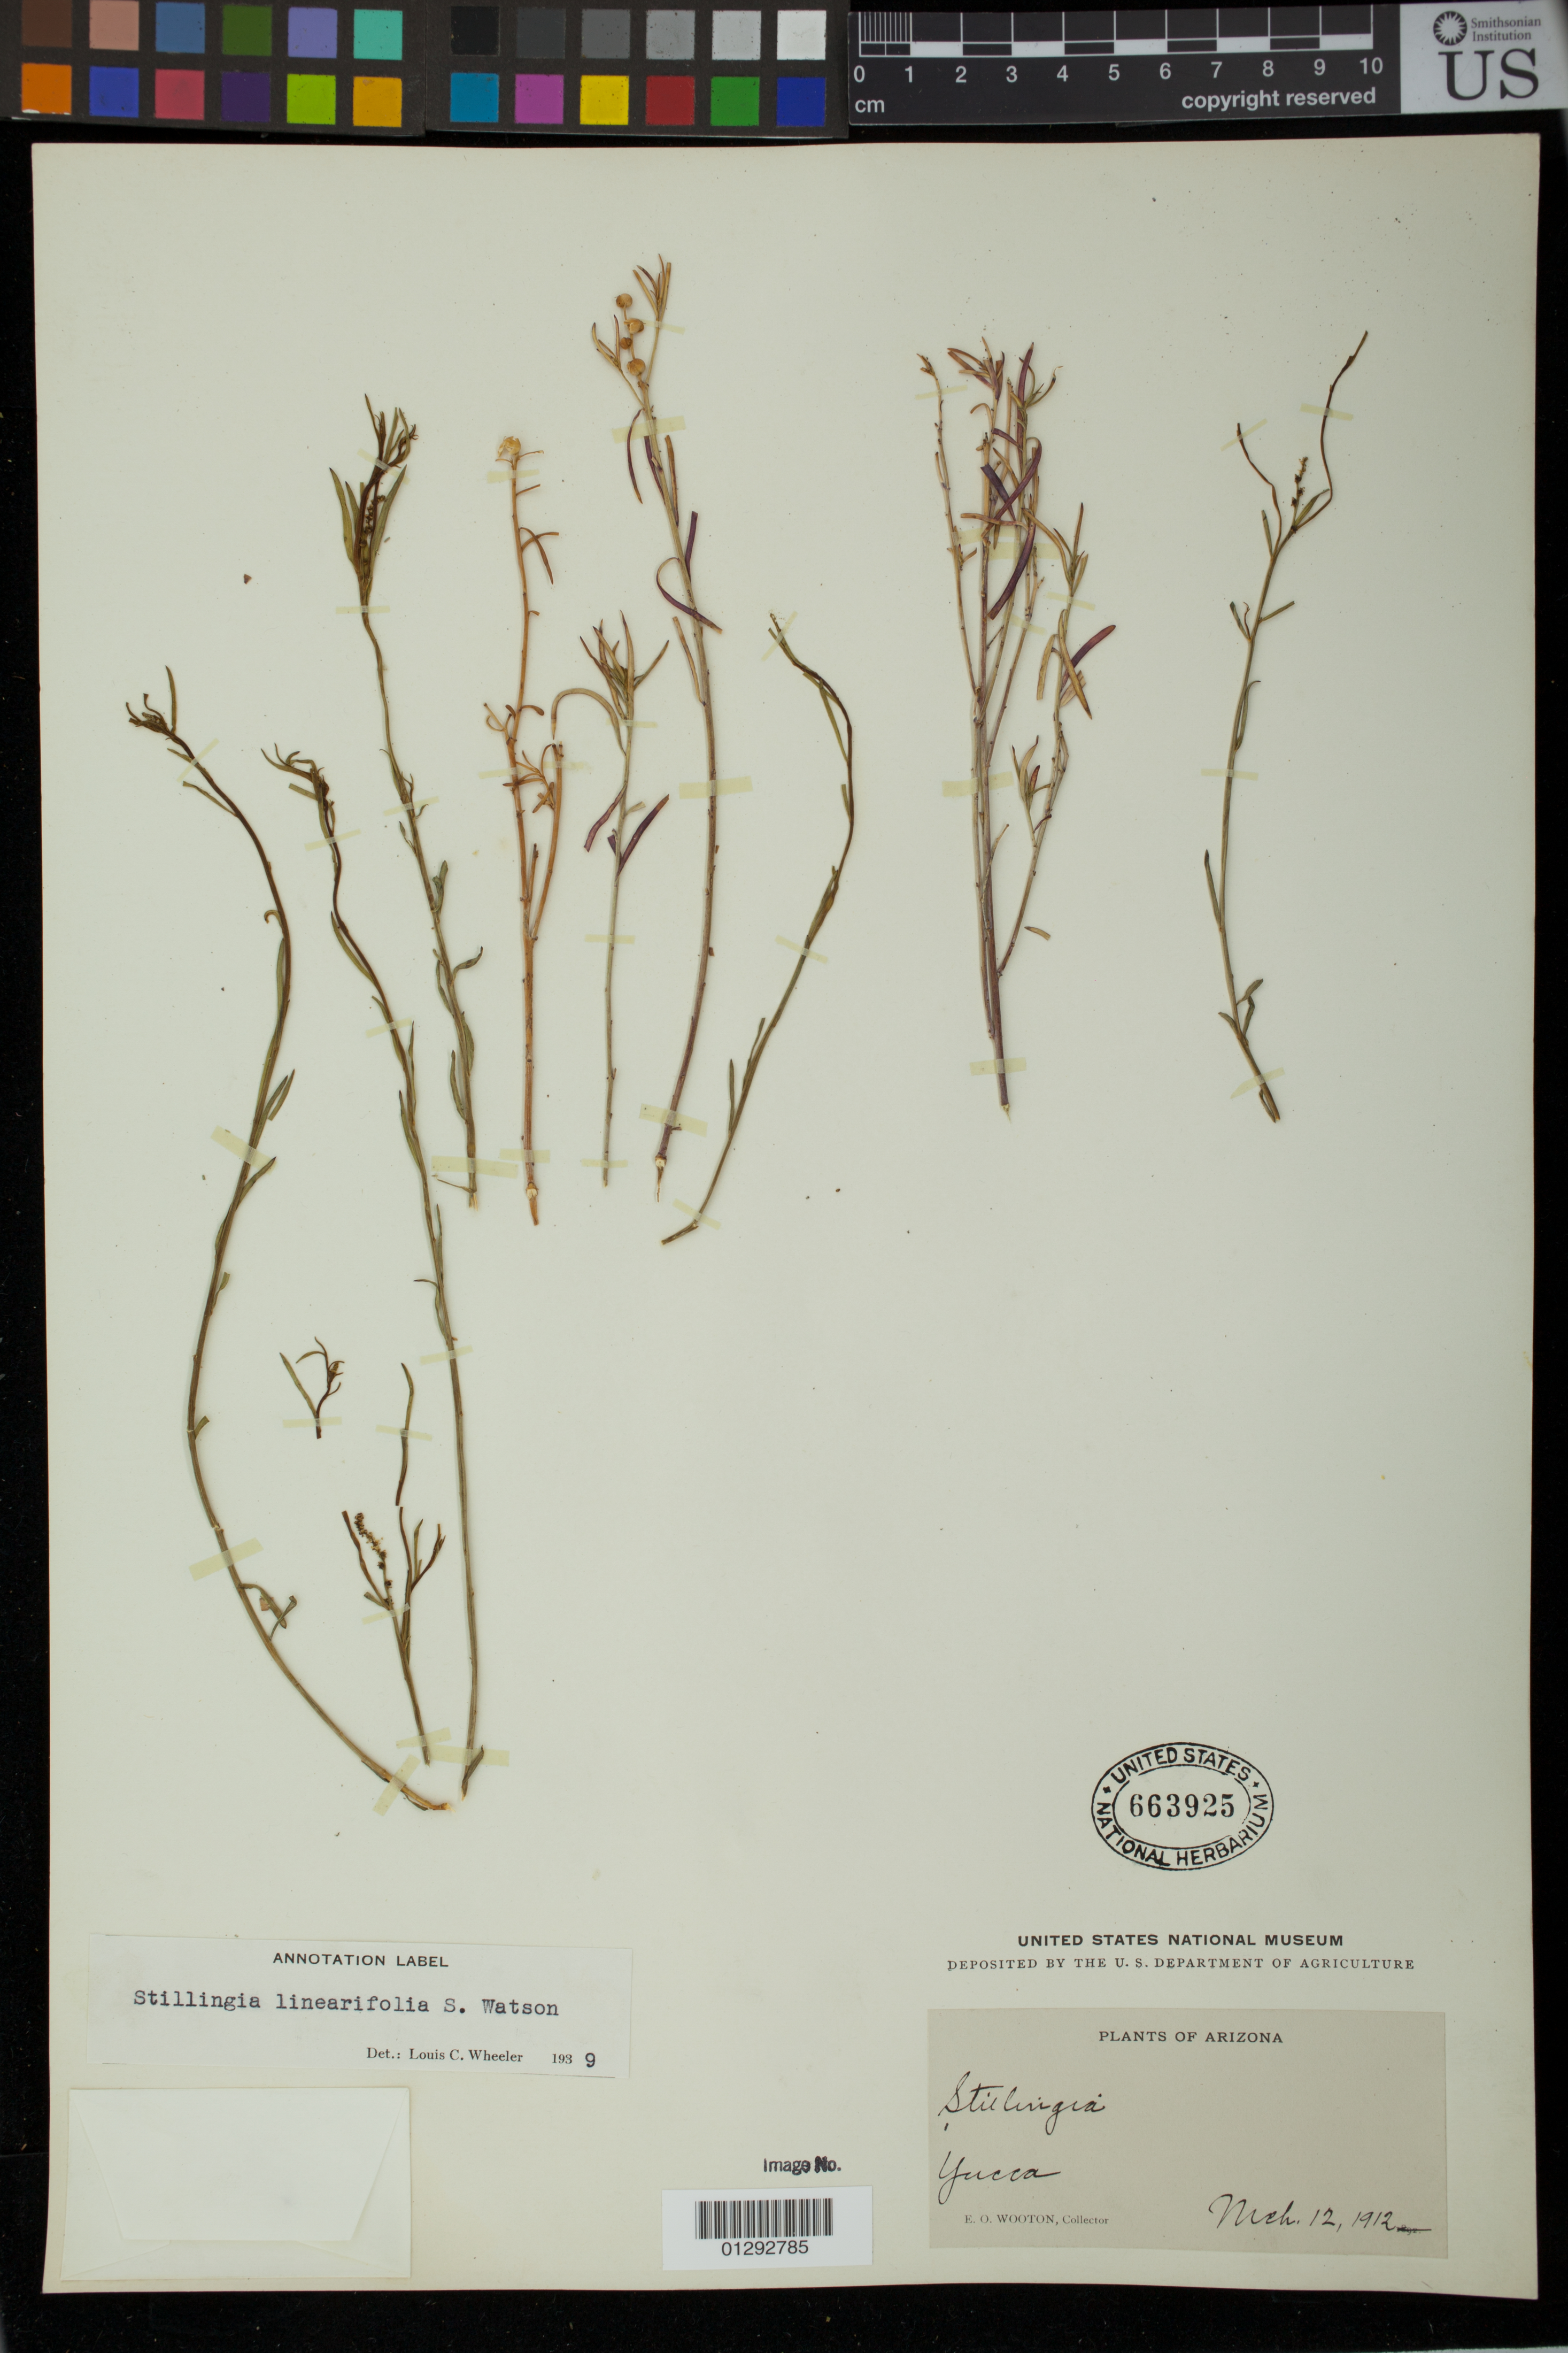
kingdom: Plantae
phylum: Tracheophyta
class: Magnoliopsida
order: Malpighiales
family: Euphorbiaceae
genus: Stillingia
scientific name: Stillingia linearifolia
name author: S. Watson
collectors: E. O. Wooton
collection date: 1912-03-12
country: United States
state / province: Arizona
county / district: Mohave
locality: Yucca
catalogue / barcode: US 663925